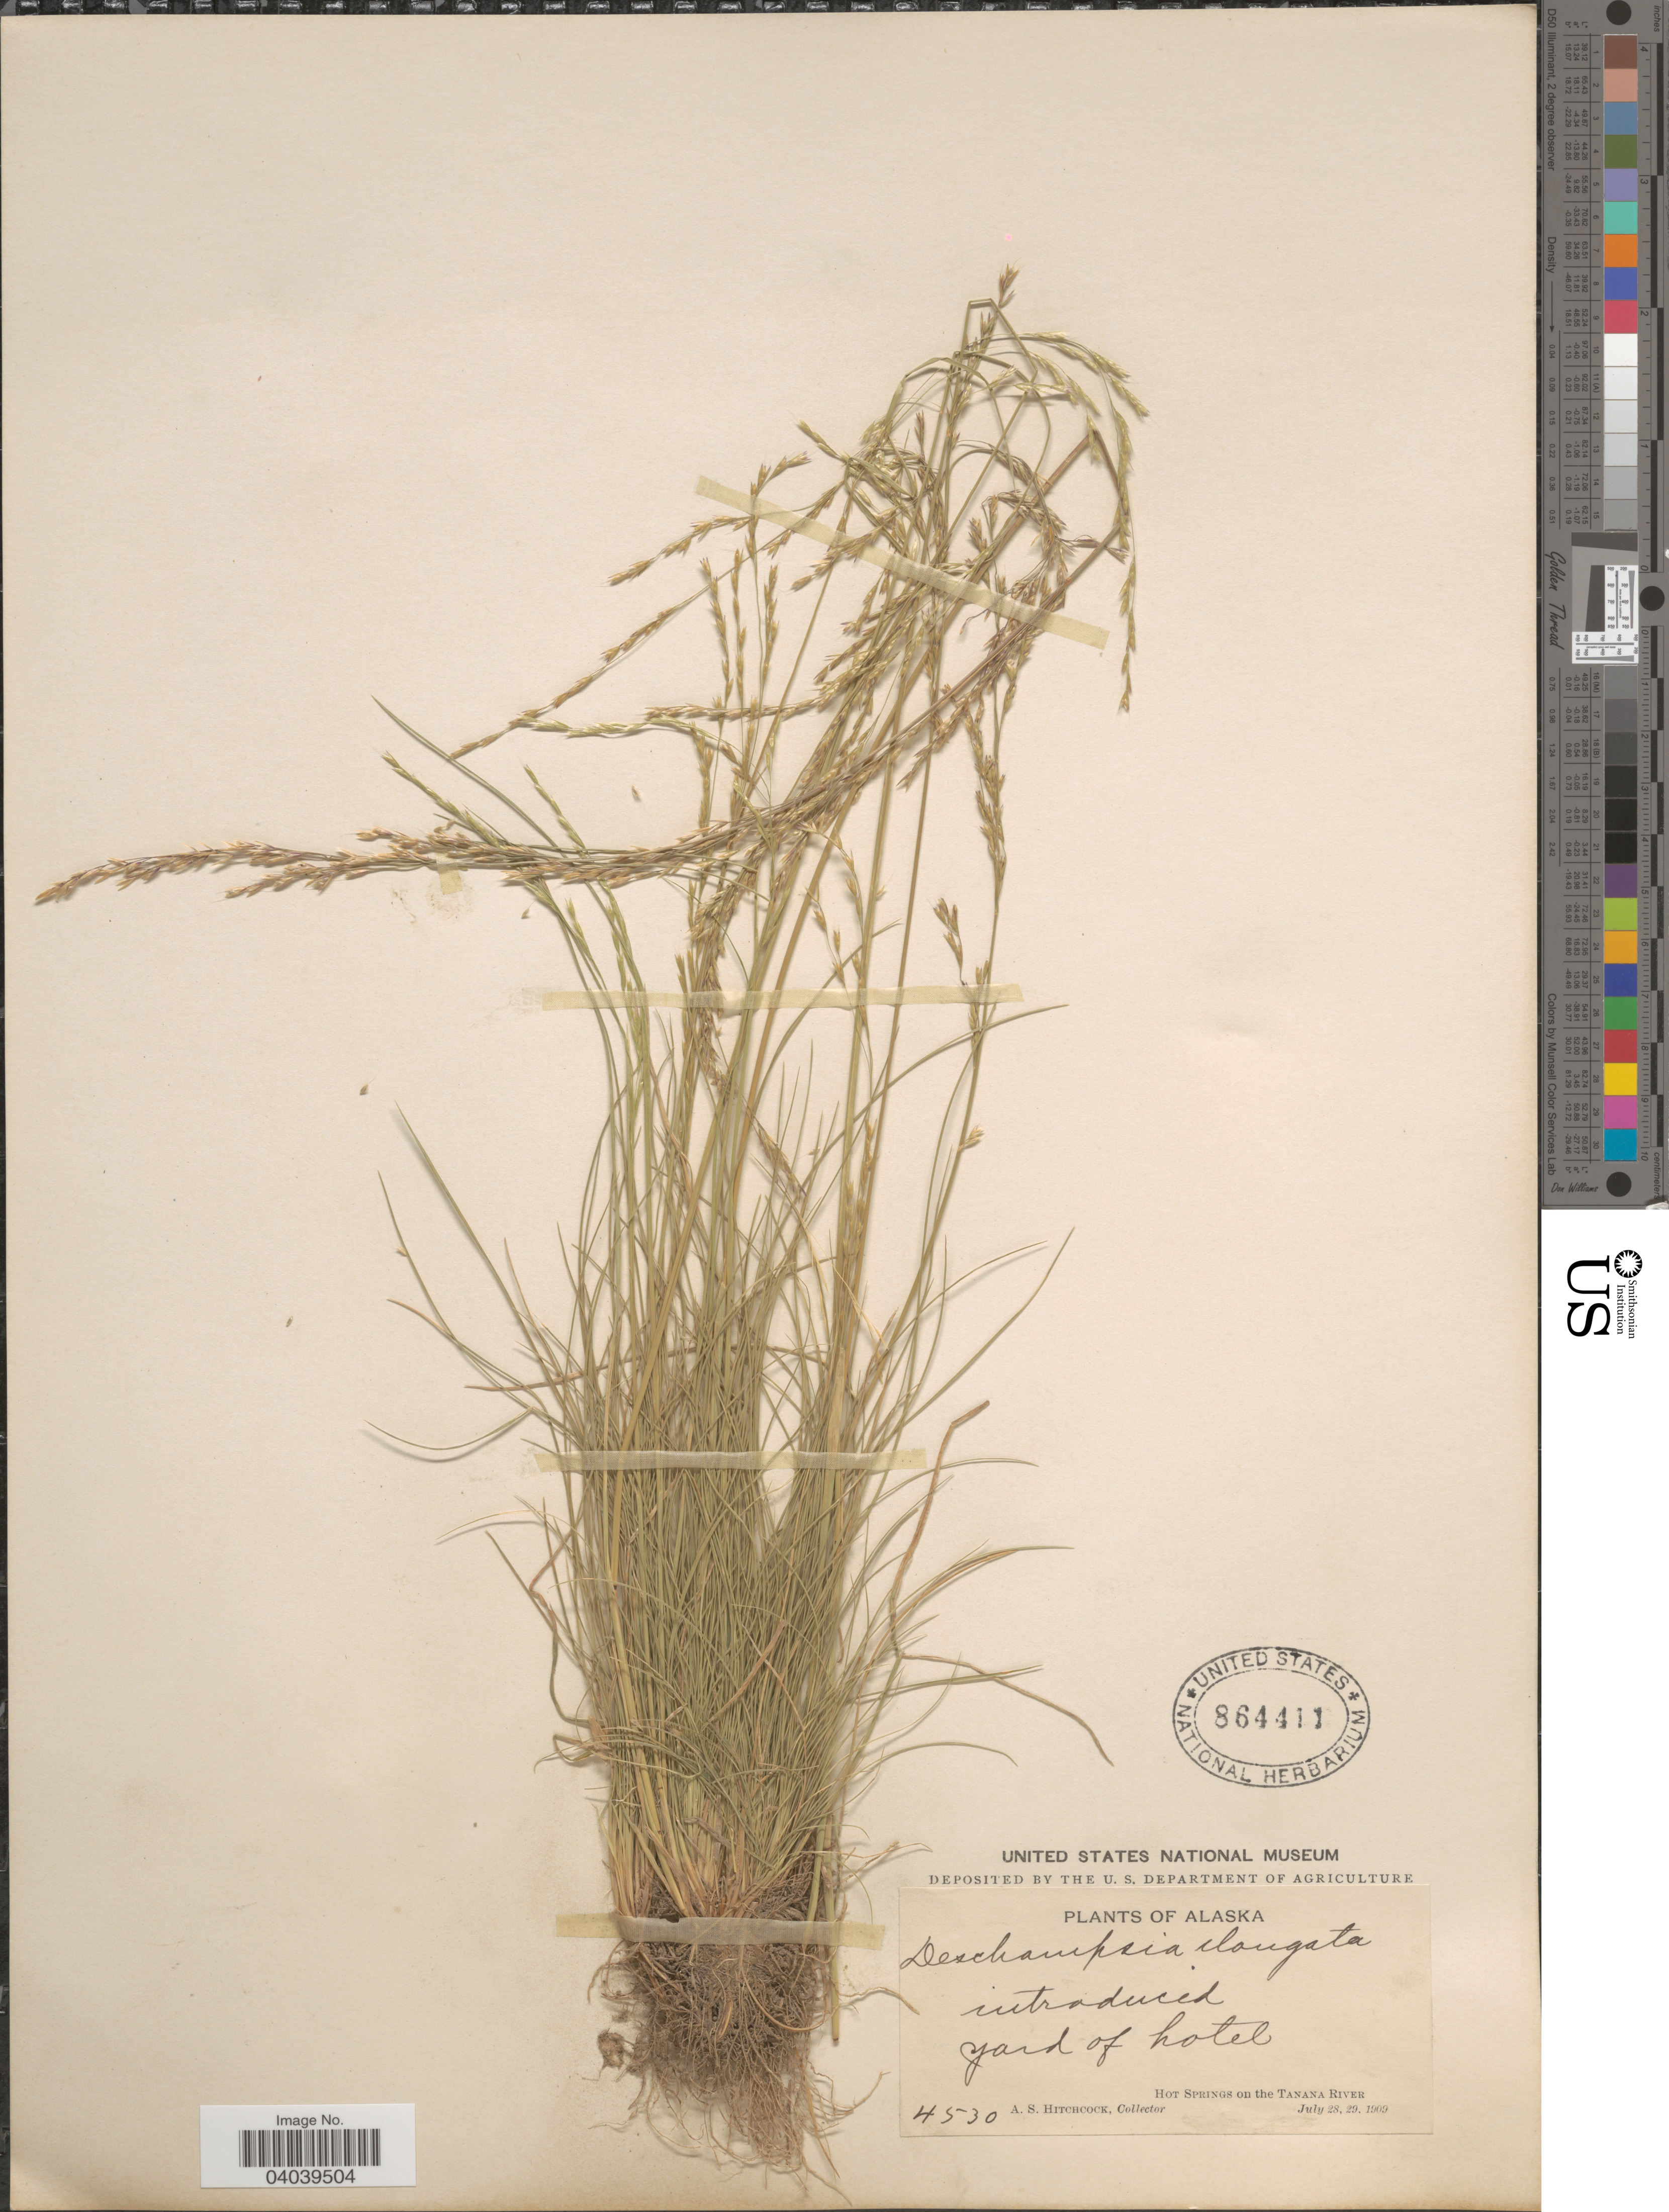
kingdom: Plantae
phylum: Tracheophyta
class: Liliopsida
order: Poales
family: Poaceae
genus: Deschampsia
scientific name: Deschampsia elongata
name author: (Hook.) Munro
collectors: A. S. Hitchcock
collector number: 4530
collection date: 1909-07-28/1909-07-29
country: United States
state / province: Alaska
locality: Hot Springs on the Tanana River.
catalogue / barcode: US 864411